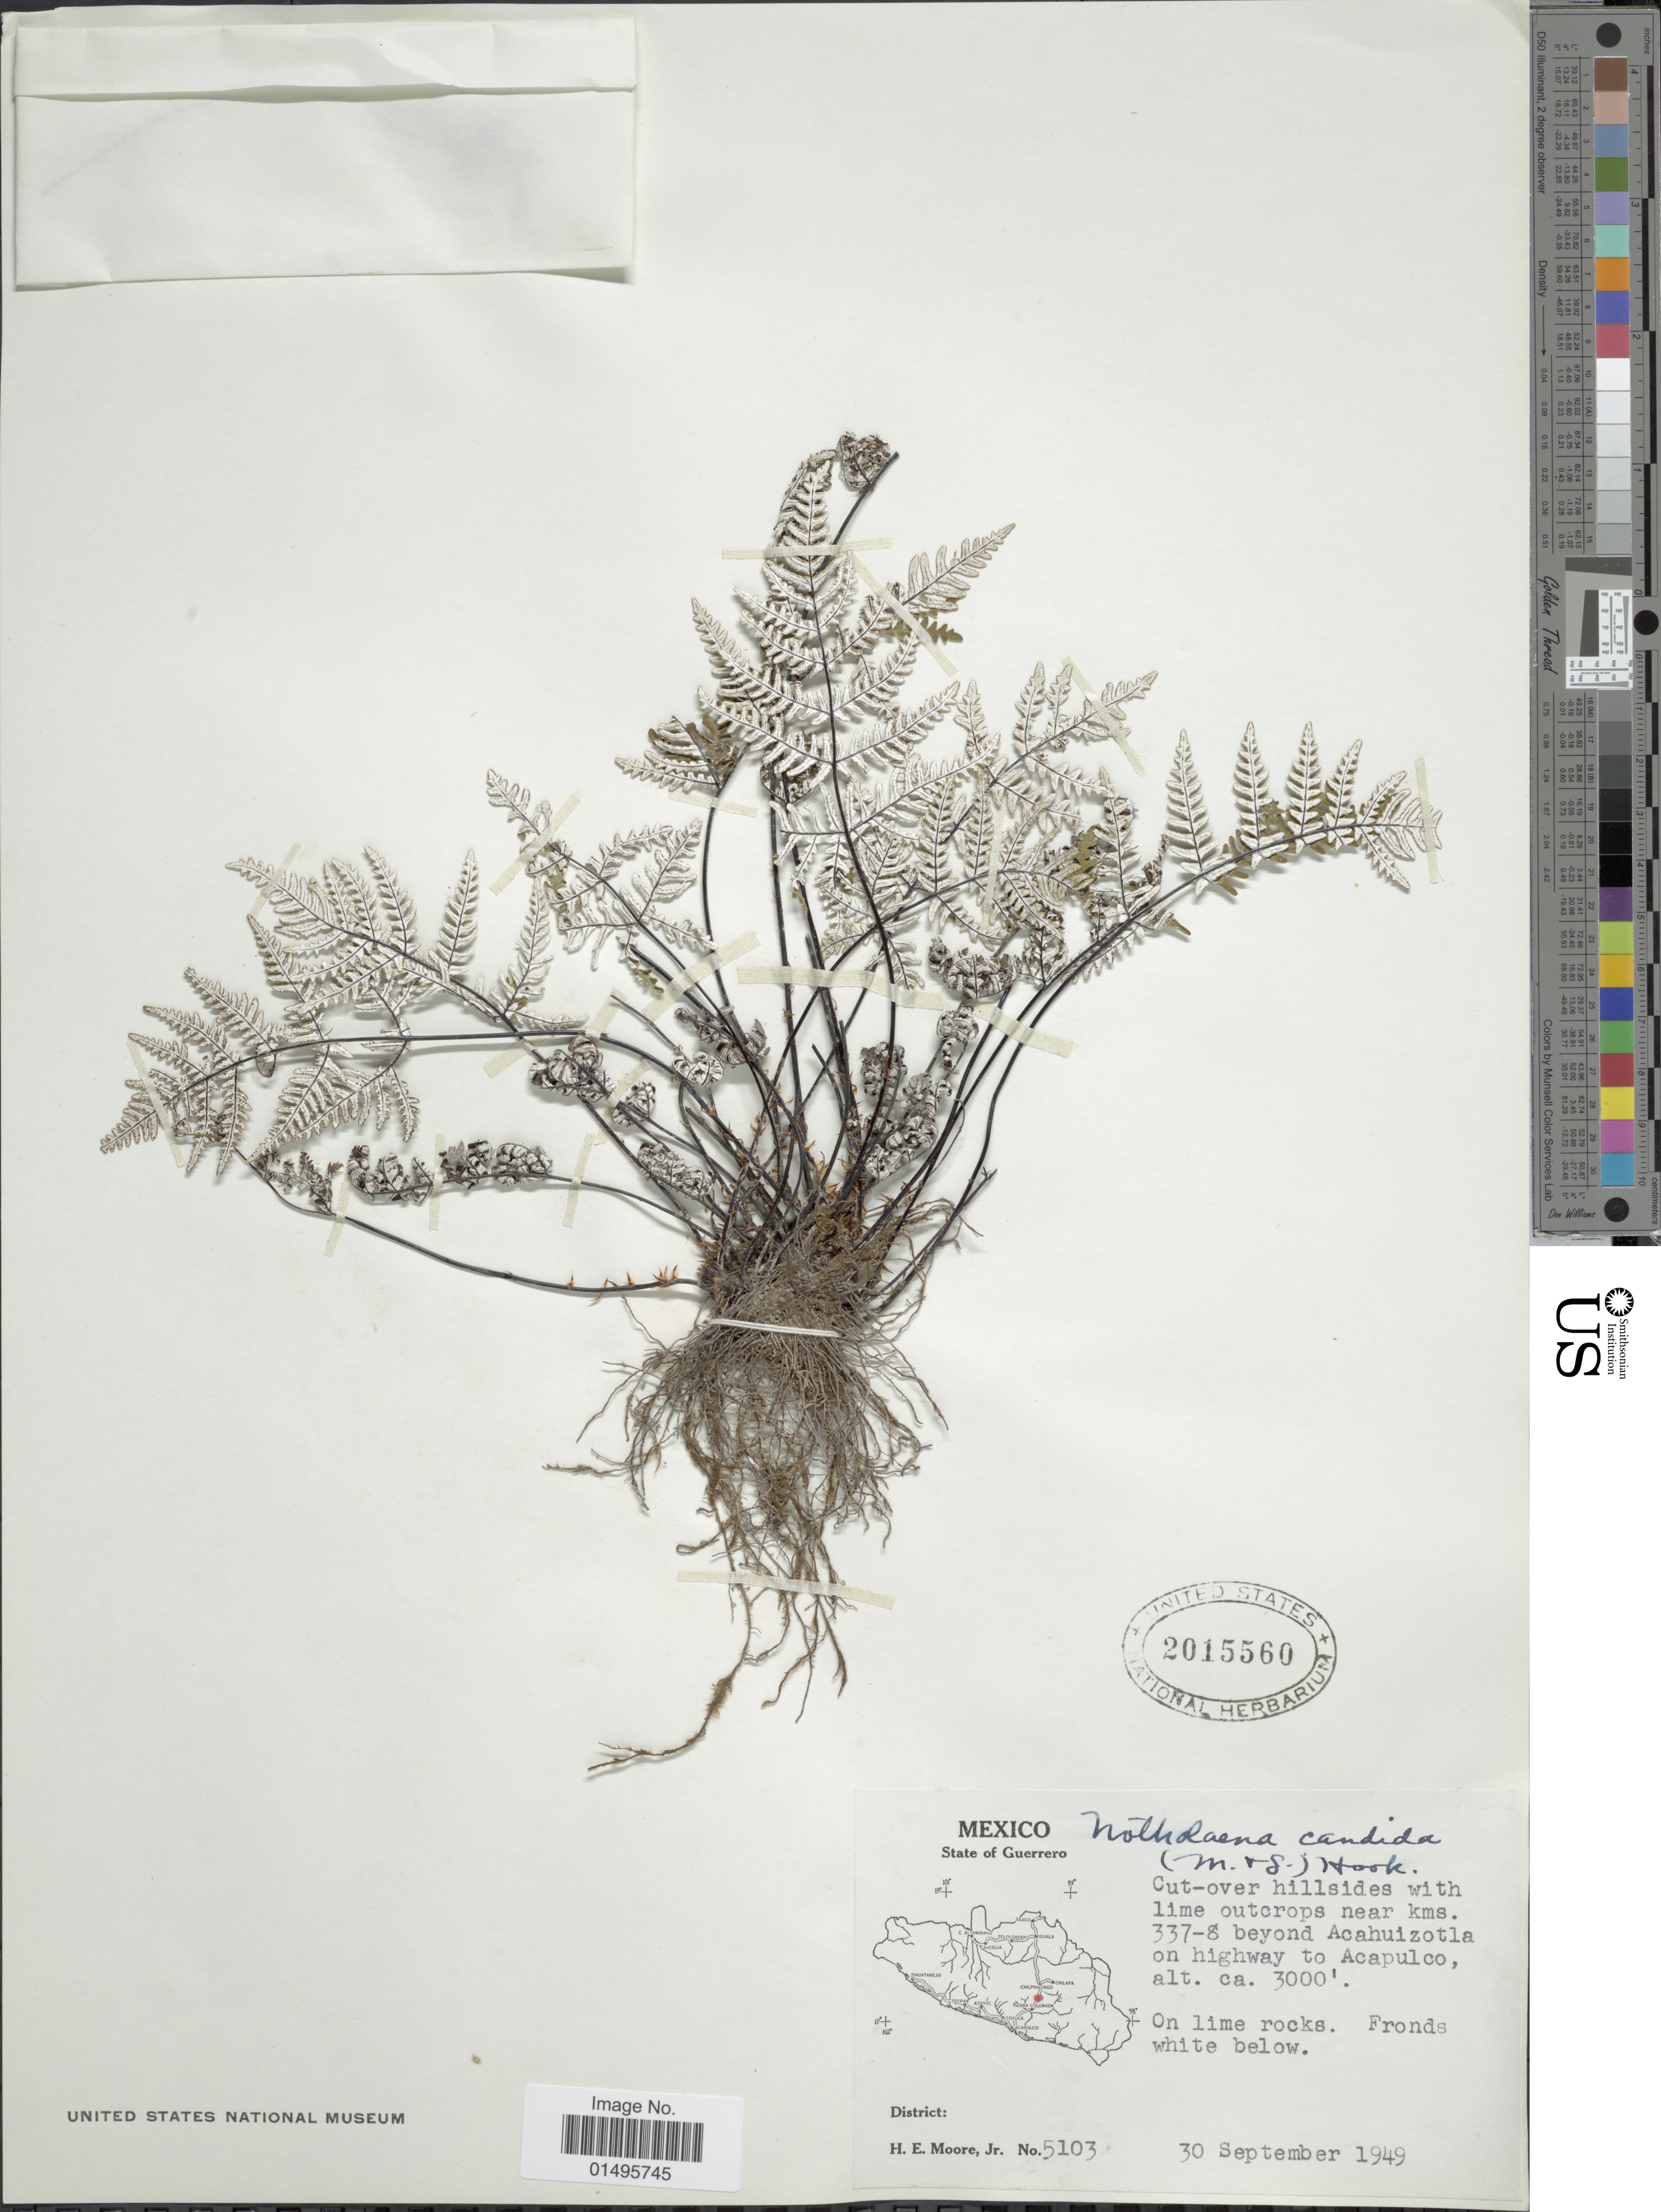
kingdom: Plantae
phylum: Tracheophyta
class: Polypodiopsida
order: Polypodiales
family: Pteridaceae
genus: Notholaena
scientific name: Notholaena candida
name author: (M. Martens) Hook.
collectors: H. Moore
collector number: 5103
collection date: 1949-09-30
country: Mexico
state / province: Guerrero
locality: Cut- over hillsides with lime outcrops near kms. 337- 8 beyond Acahuizotla on highway to Acapulco, one lime rocks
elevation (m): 914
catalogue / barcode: US 2015560